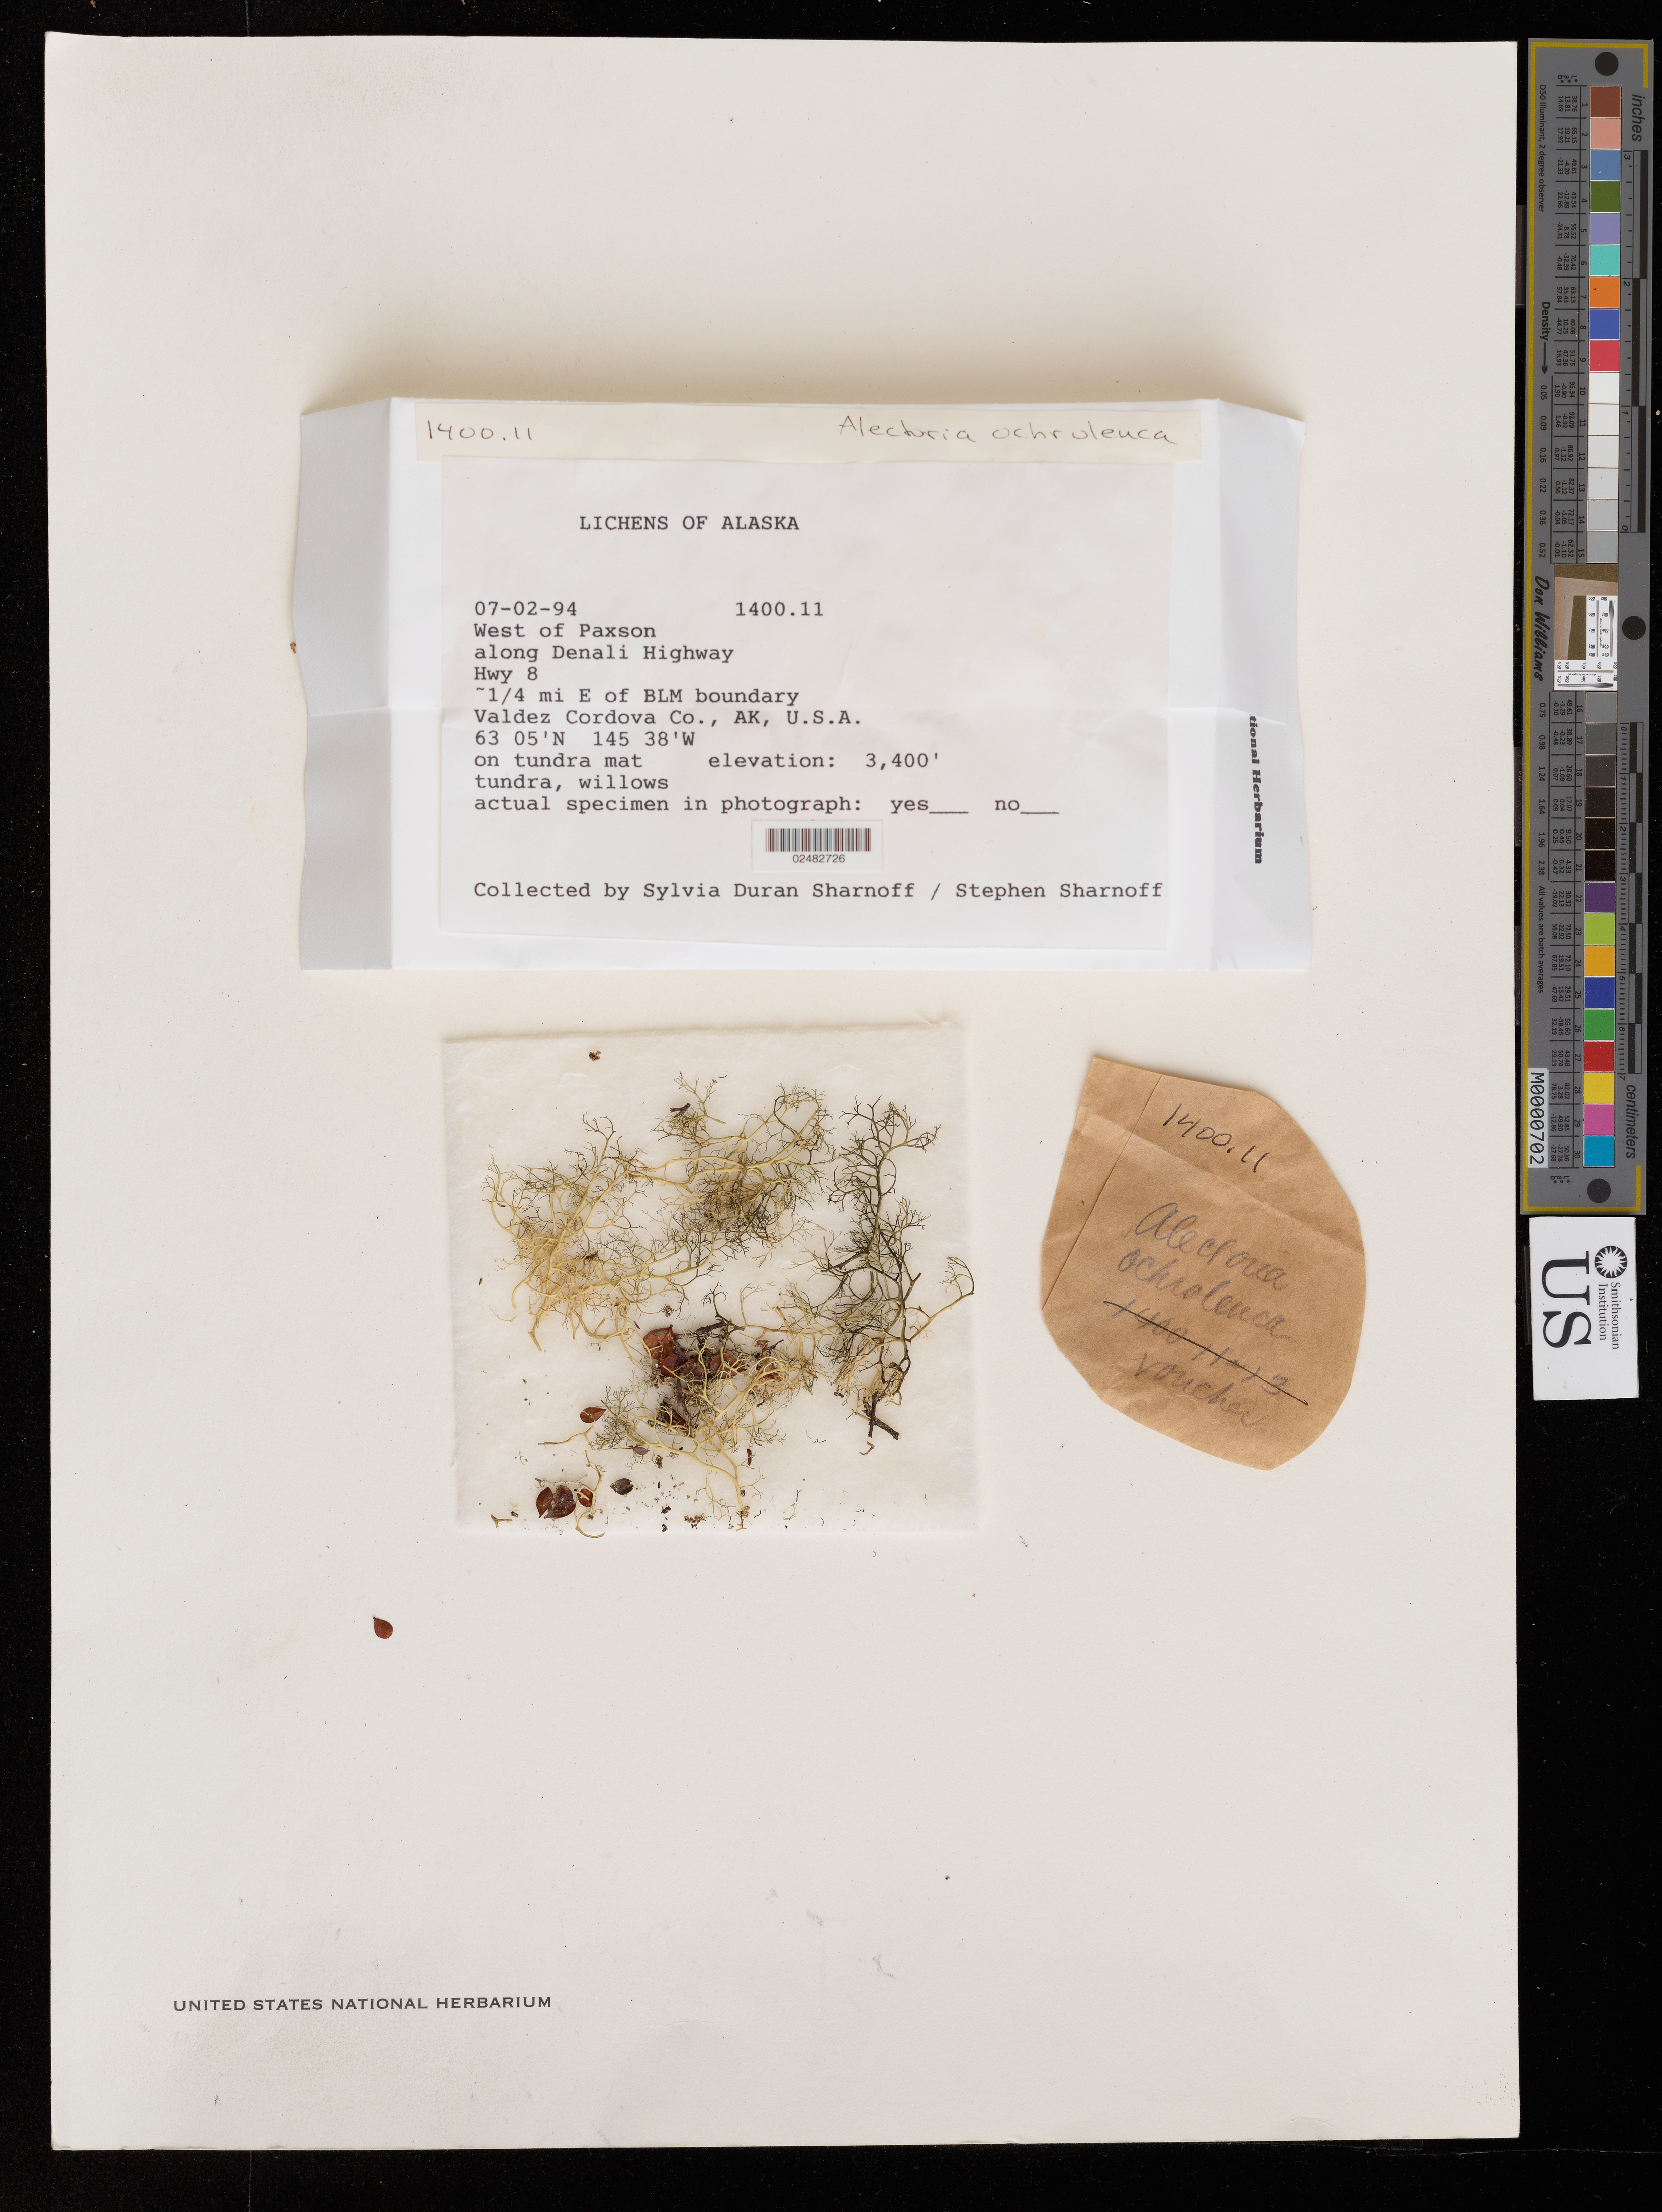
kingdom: Fungi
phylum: Ascomycota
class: Lecanoromycetes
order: Lecanorales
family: Parmeliaceae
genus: Alectoria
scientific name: Alectoria ochroleuca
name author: (Hoffm.) A. Massal.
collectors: S. Sharnoff & S. Sharnoff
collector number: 1400.11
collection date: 1994-07-02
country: United States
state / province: Alaska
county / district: Valdez-Cordova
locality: W of Paxson, along Denali Highway, Hwy 8, 1/4 mi. E of BLM boundary.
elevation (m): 1036